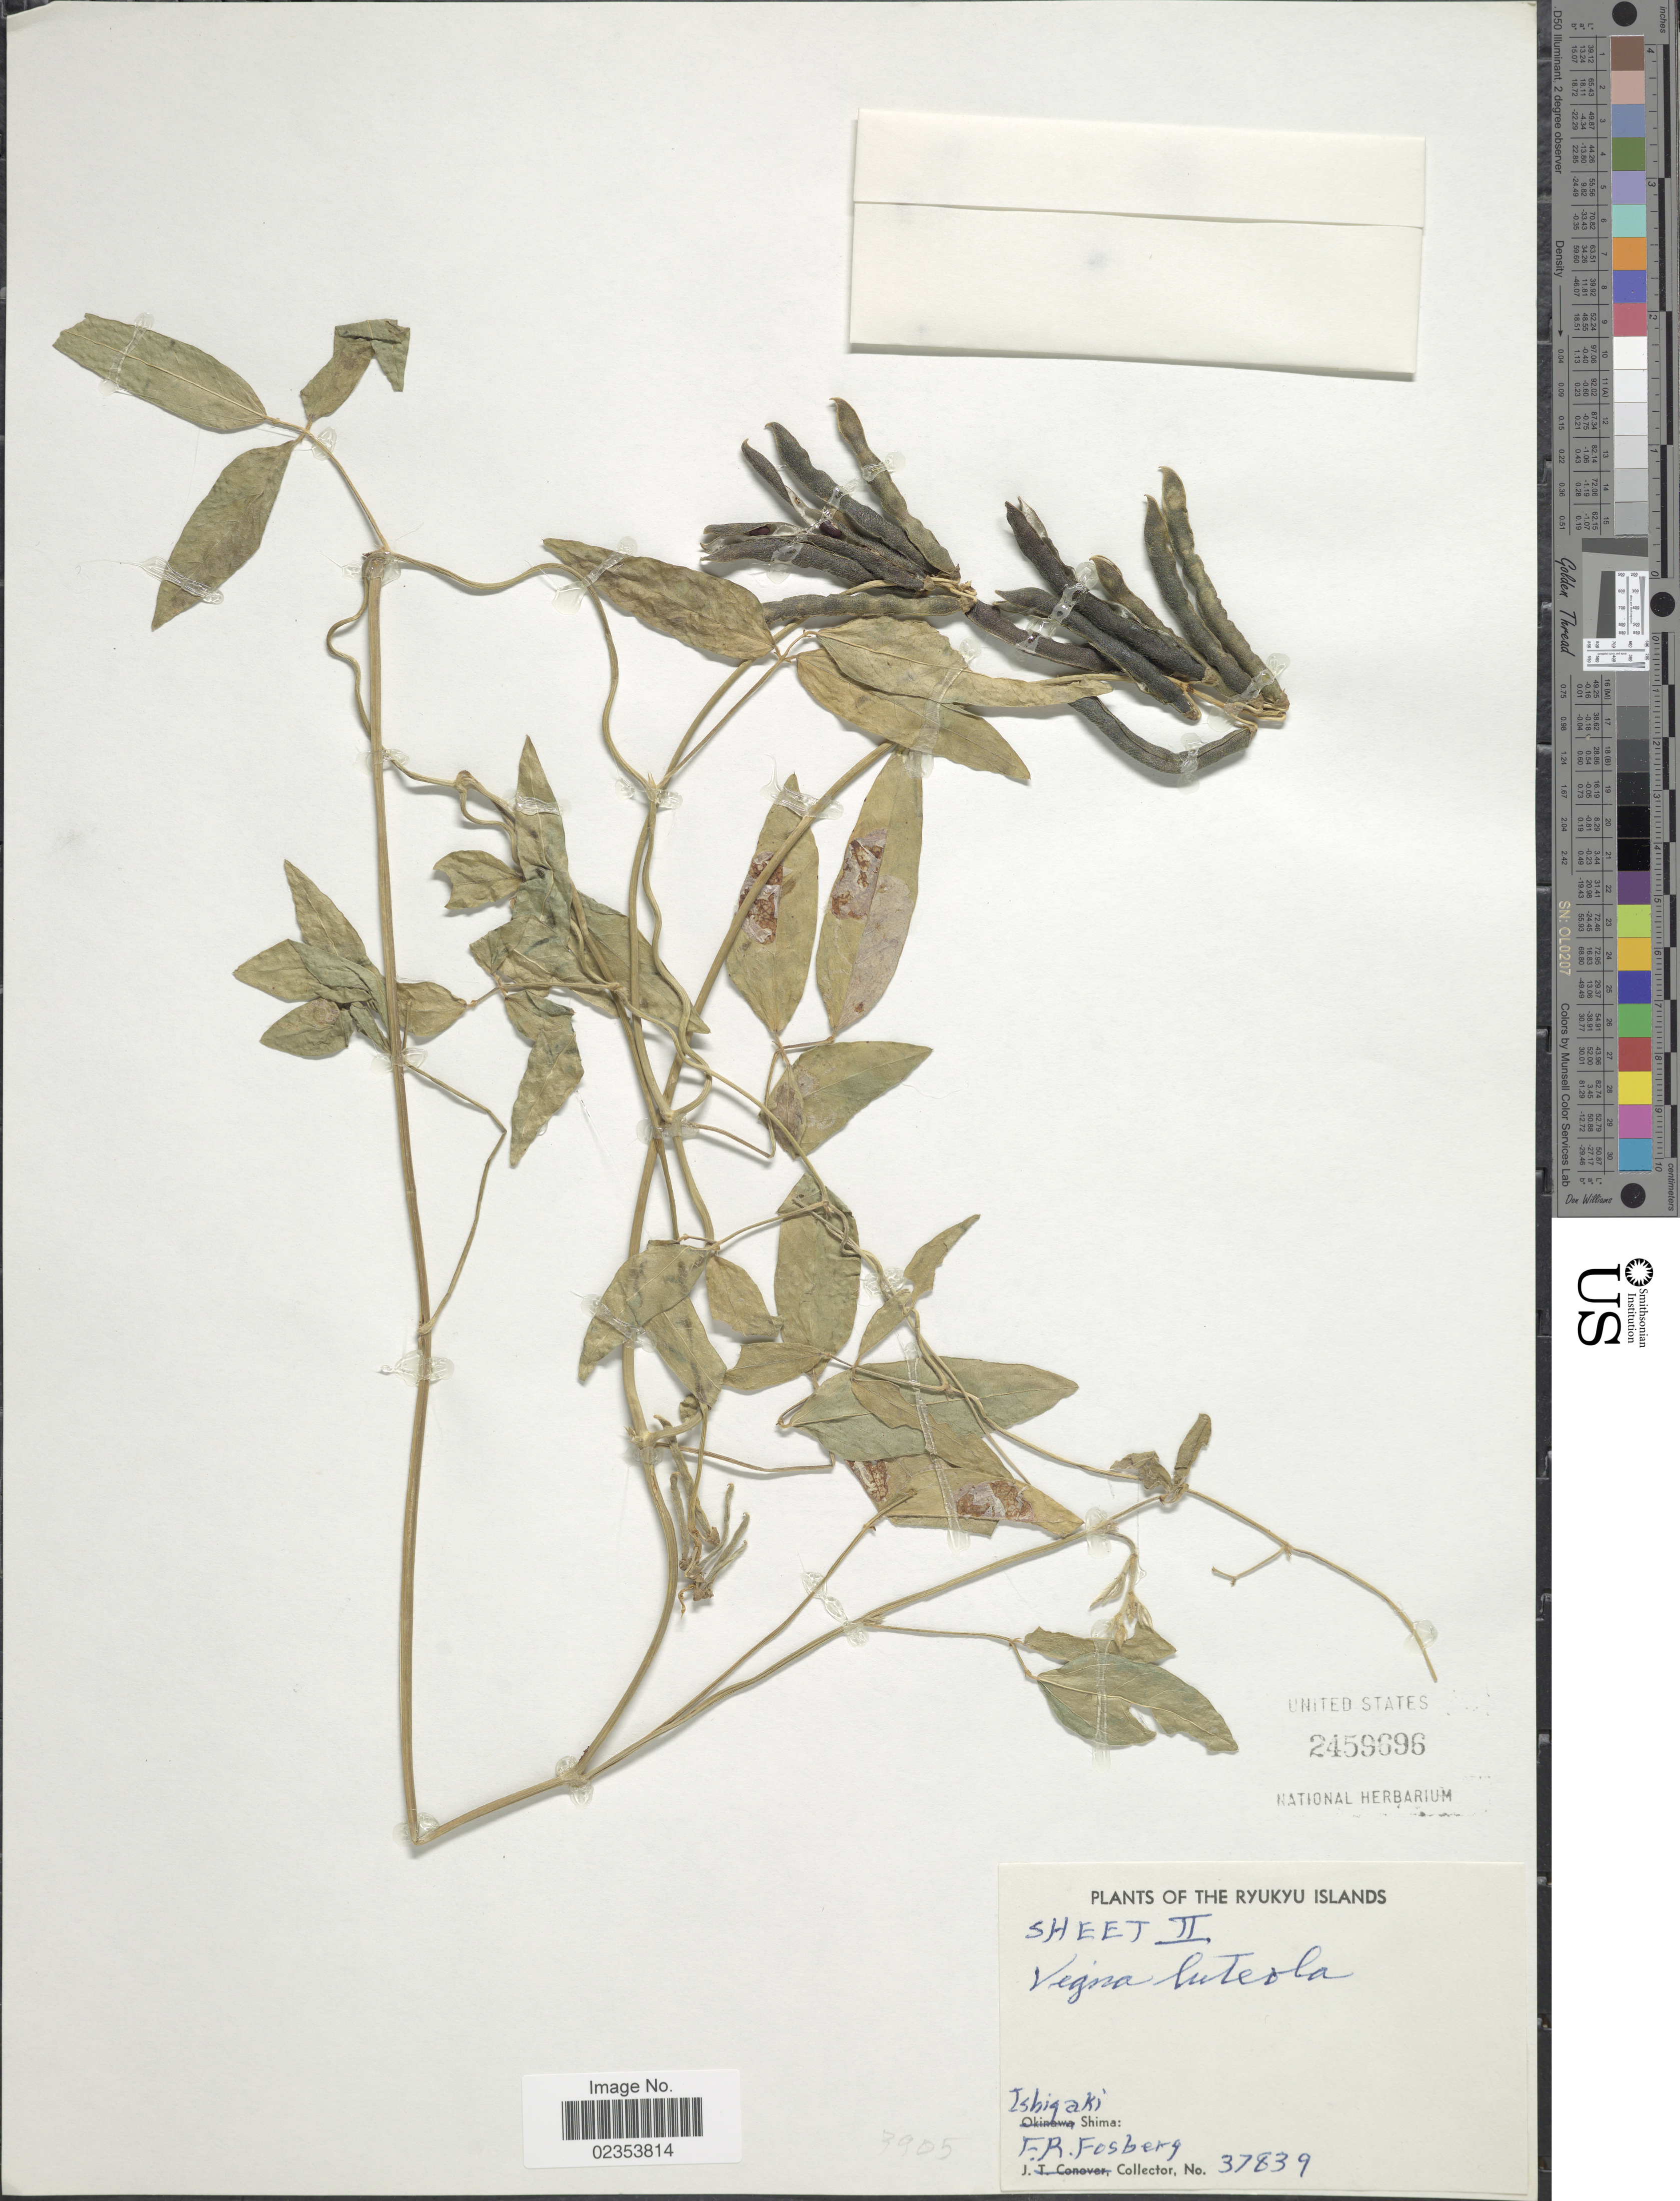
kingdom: Plantae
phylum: Tracheophyta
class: Magnoliopsida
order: Fabales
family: Fabaceae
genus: Vigna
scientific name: Vigna luteola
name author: (Jacq.) Benth.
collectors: F. R. Fosberg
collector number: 37839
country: Japan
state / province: Okinawa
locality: Ryukyu Islands. Ishigaki Shima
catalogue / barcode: US 2459696